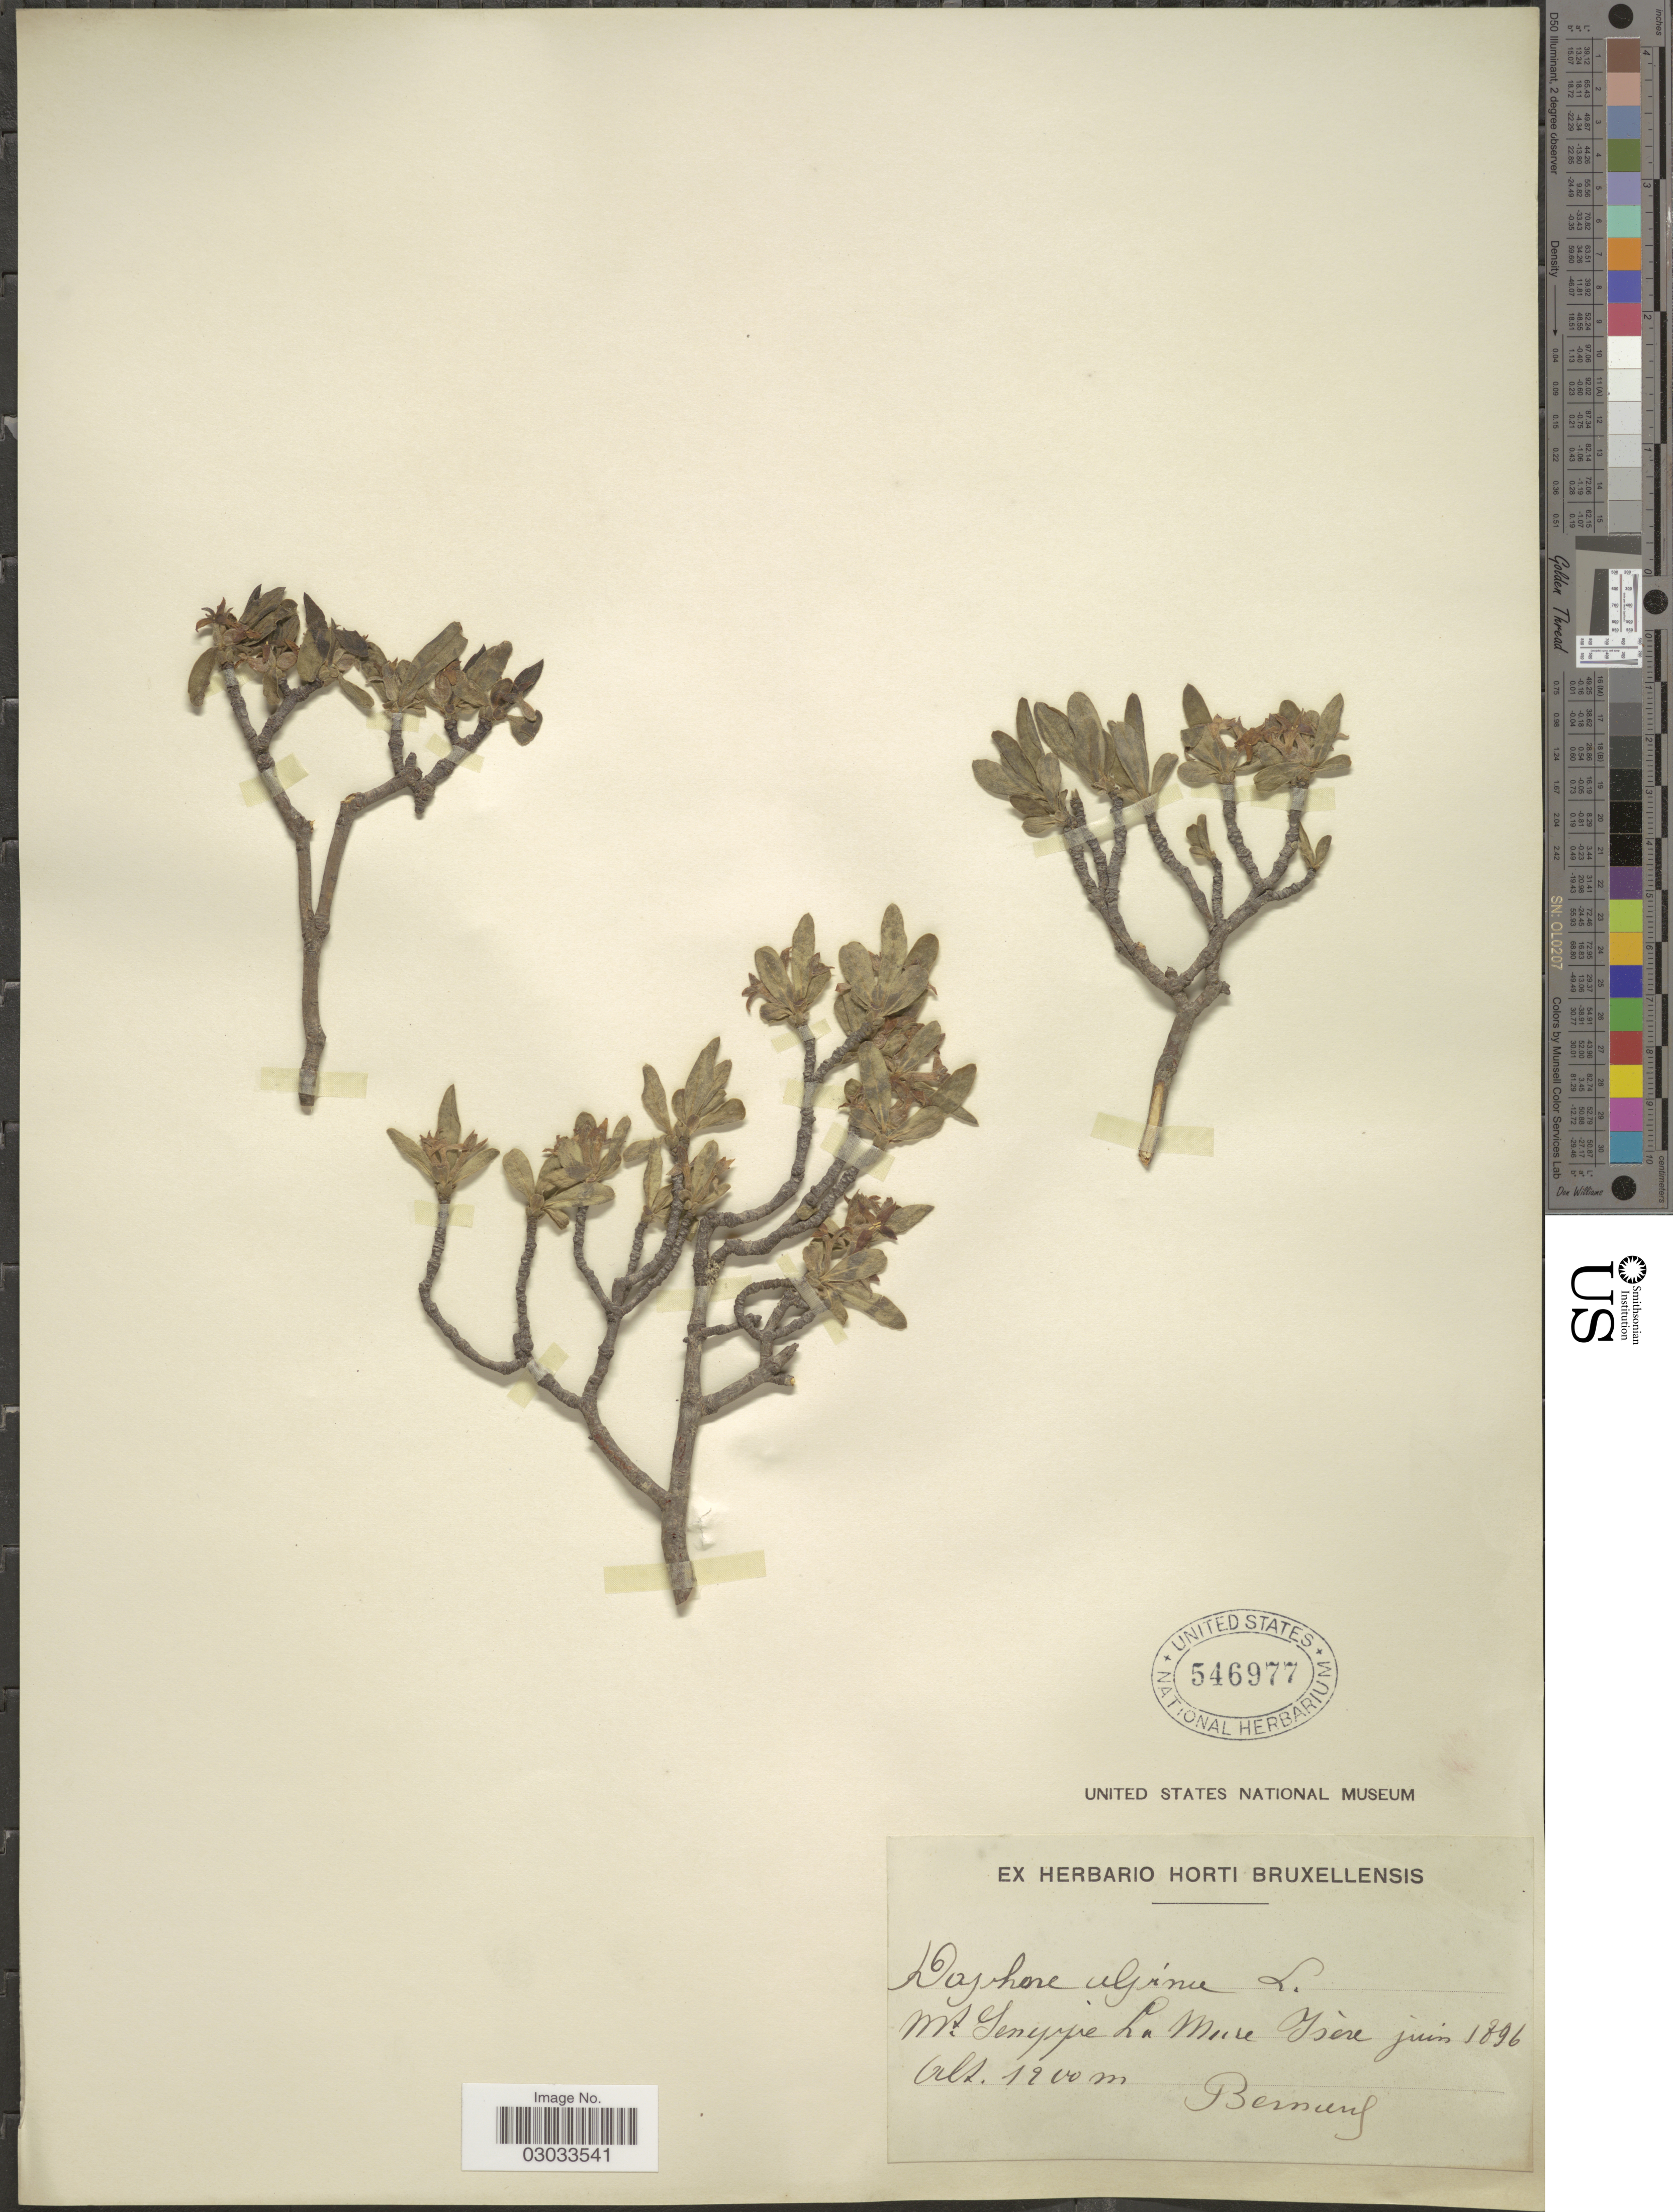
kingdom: Plantae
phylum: Tracheophyta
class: Magnoliopsida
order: Malvales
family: Thymelaeaceae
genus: Daphne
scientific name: Daphne alpina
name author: L.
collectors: Bernung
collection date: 1896-06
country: France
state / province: Auvergne-Rhône-Alpes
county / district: Isère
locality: Mt. Senepy [interpreted] La Mure Isère.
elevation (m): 1200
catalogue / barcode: US 546977